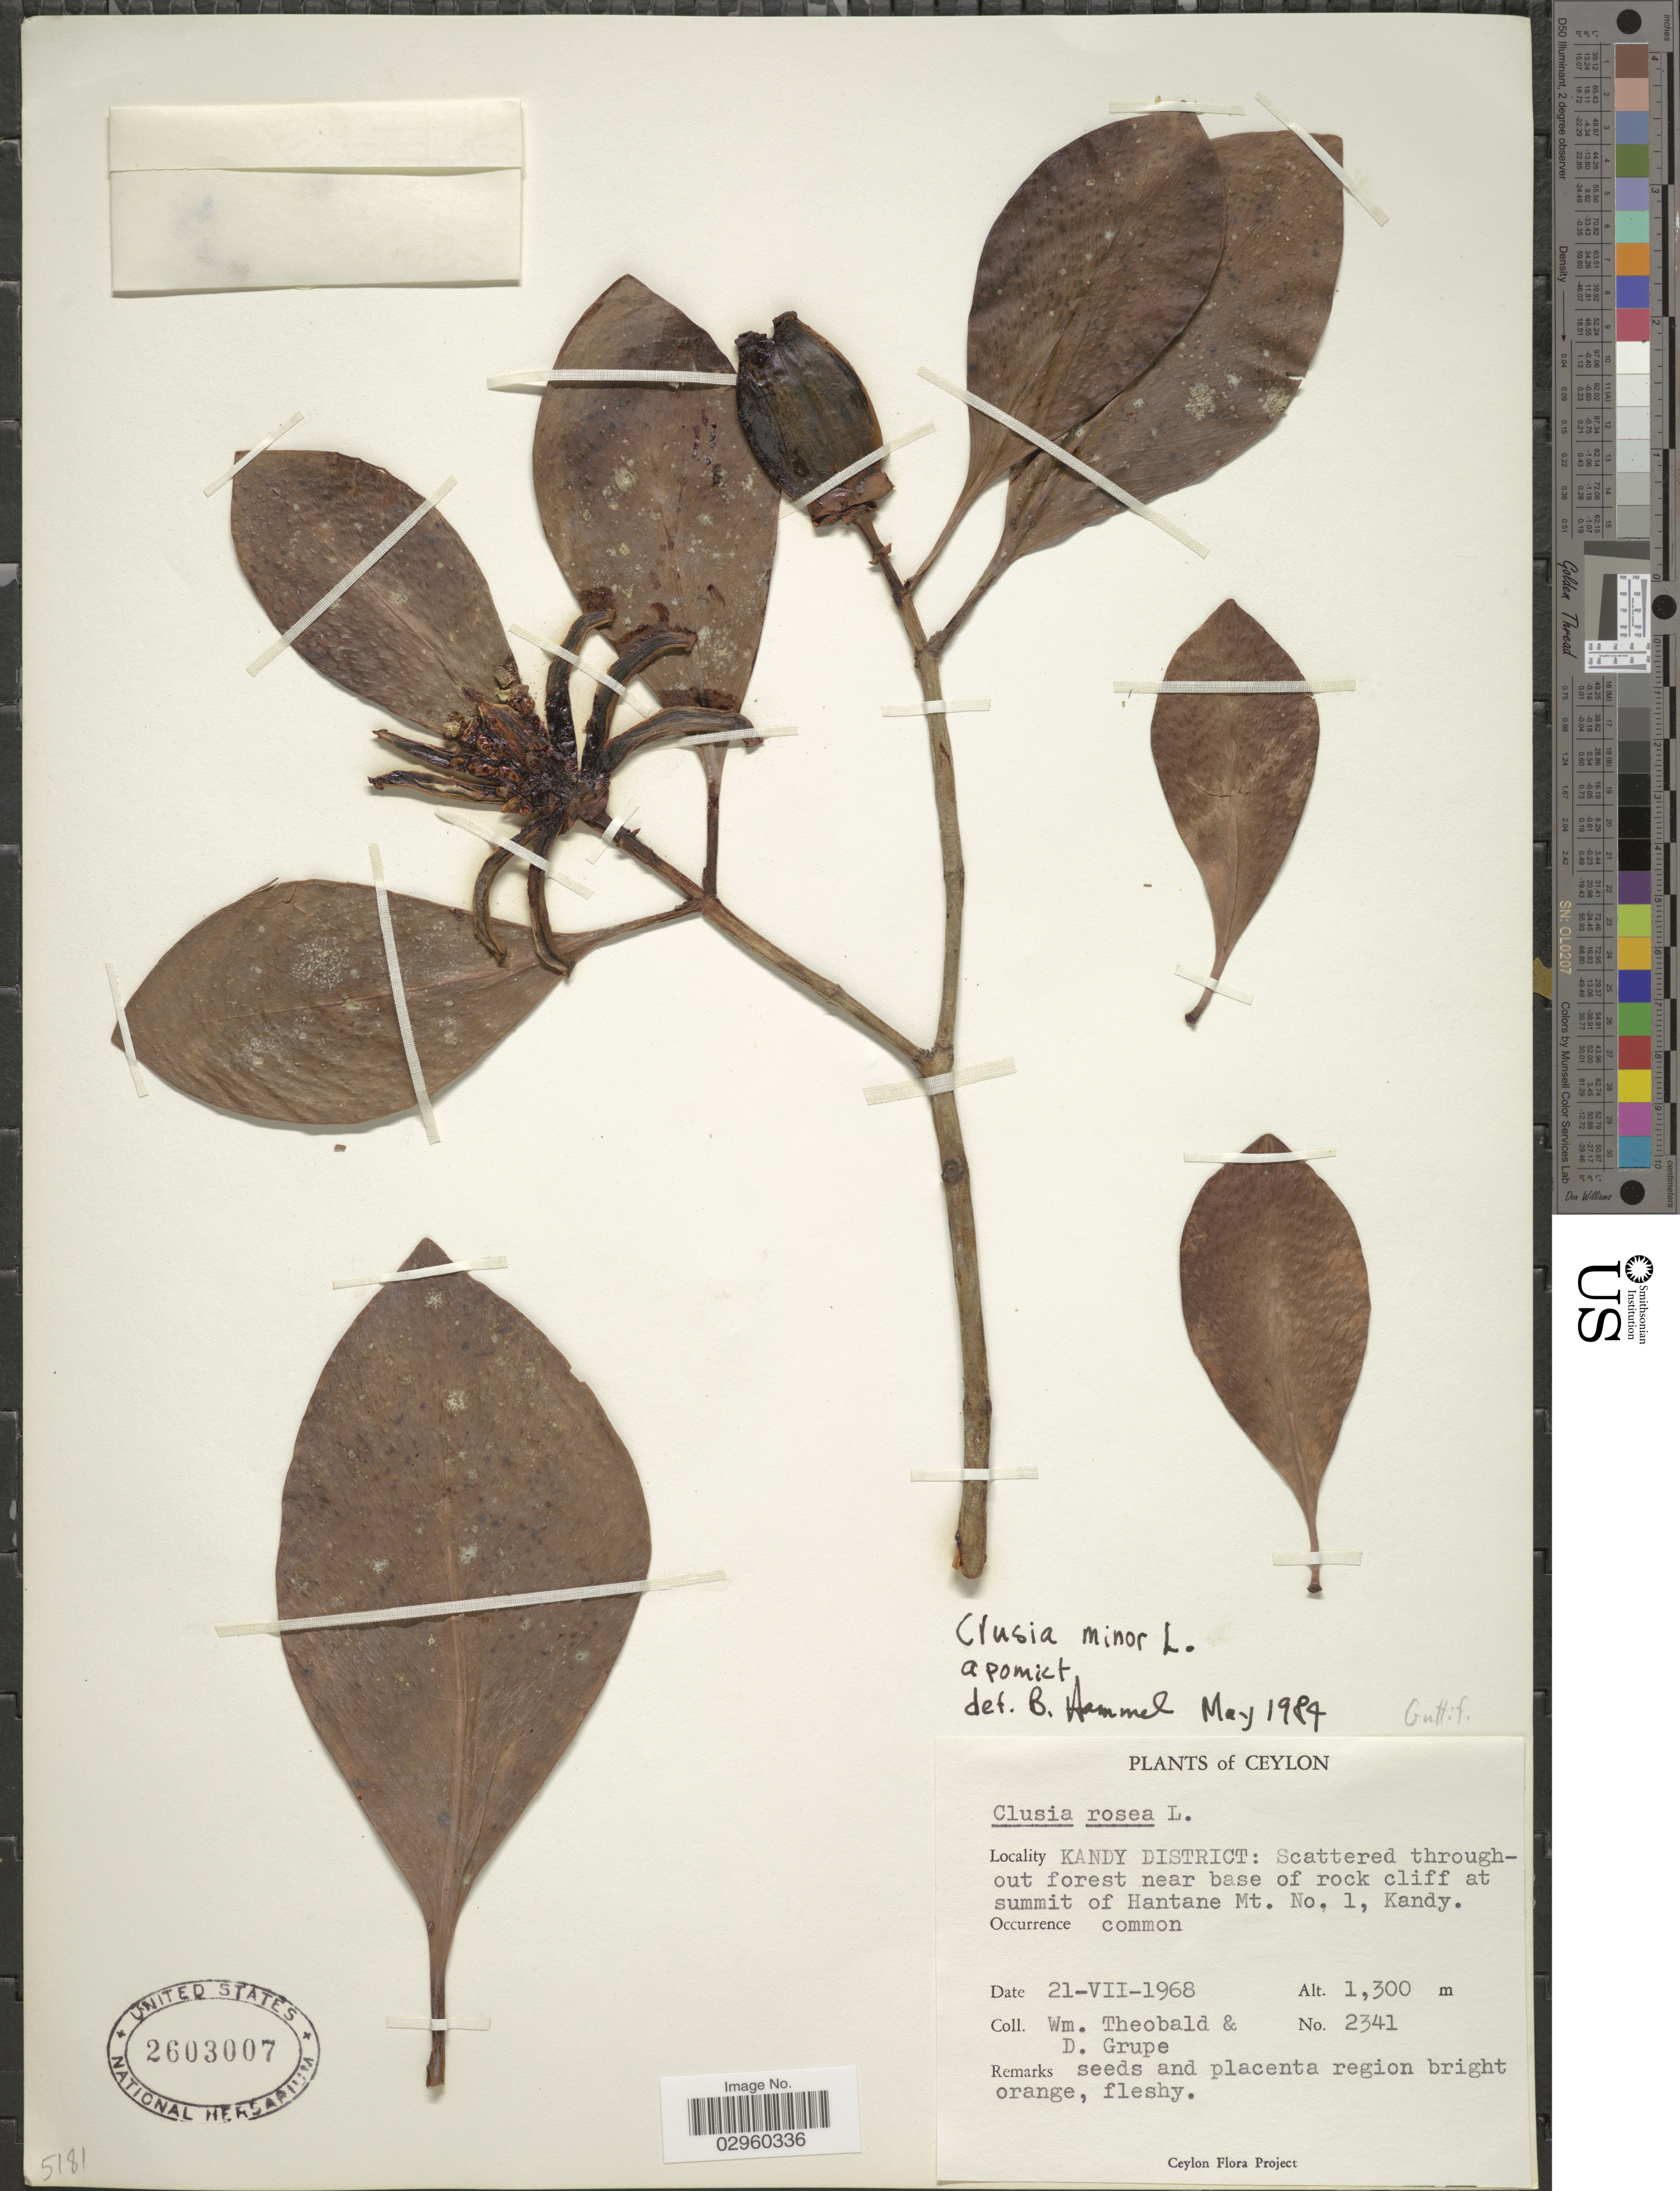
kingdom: Plantae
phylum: Tracheophyta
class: Magnoliopsida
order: Malpighiales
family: Clusiaceae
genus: Clusia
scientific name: Clusia minor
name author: L.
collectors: W. Theobald & D. Grupe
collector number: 2341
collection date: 1968-07-21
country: Sri Lanka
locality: Kandy District: Scattered throughout forest near base of rock cliff at summit of Hatane Mt. No. 1, Kandy.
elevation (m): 1300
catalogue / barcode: US 2603007